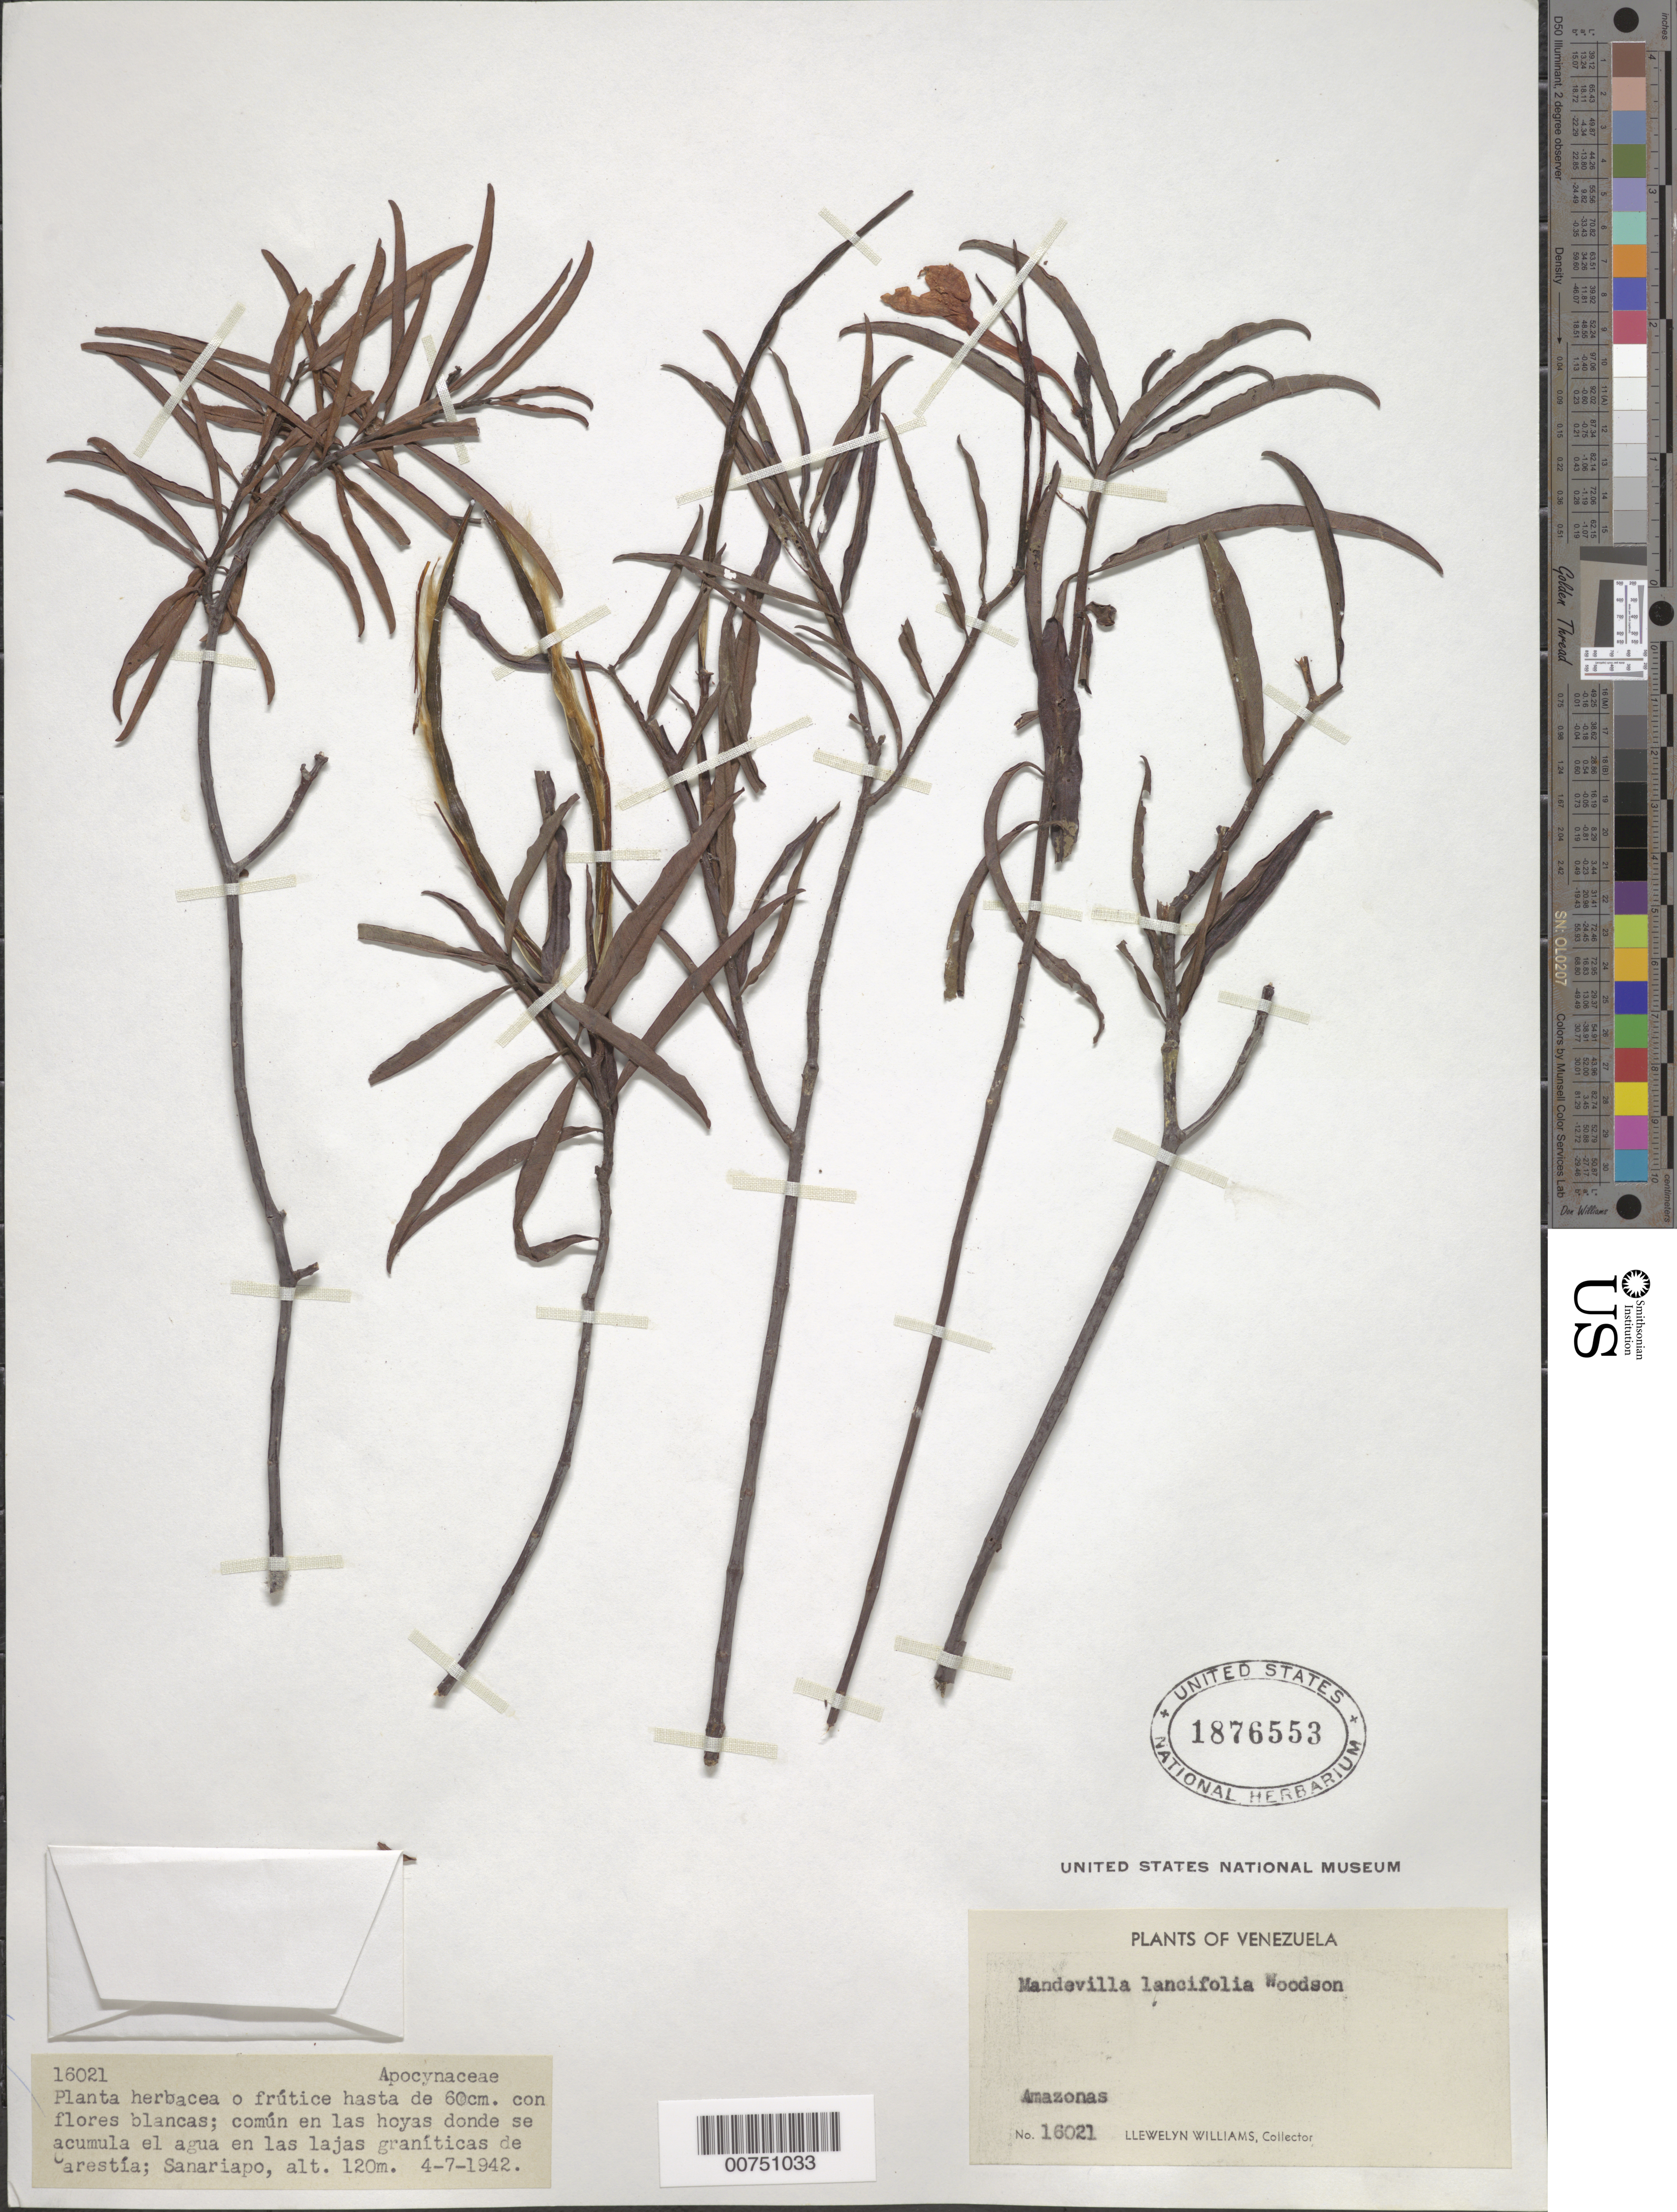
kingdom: Plantae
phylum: Tracheophyta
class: Magnoliopsida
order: Gentianales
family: Apocynaceae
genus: Mandevilla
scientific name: Mandevilla lancifolia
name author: Woodson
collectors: Ll. Williams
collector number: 16021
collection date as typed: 4-Jul-42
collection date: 1942-07-04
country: Venezuela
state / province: Amazonas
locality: Carestia, bajo Sanariapo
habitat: Hoyas donde se acumula el agua en las lajas graníticas de arestia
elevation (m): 120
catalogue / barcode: US 1876553